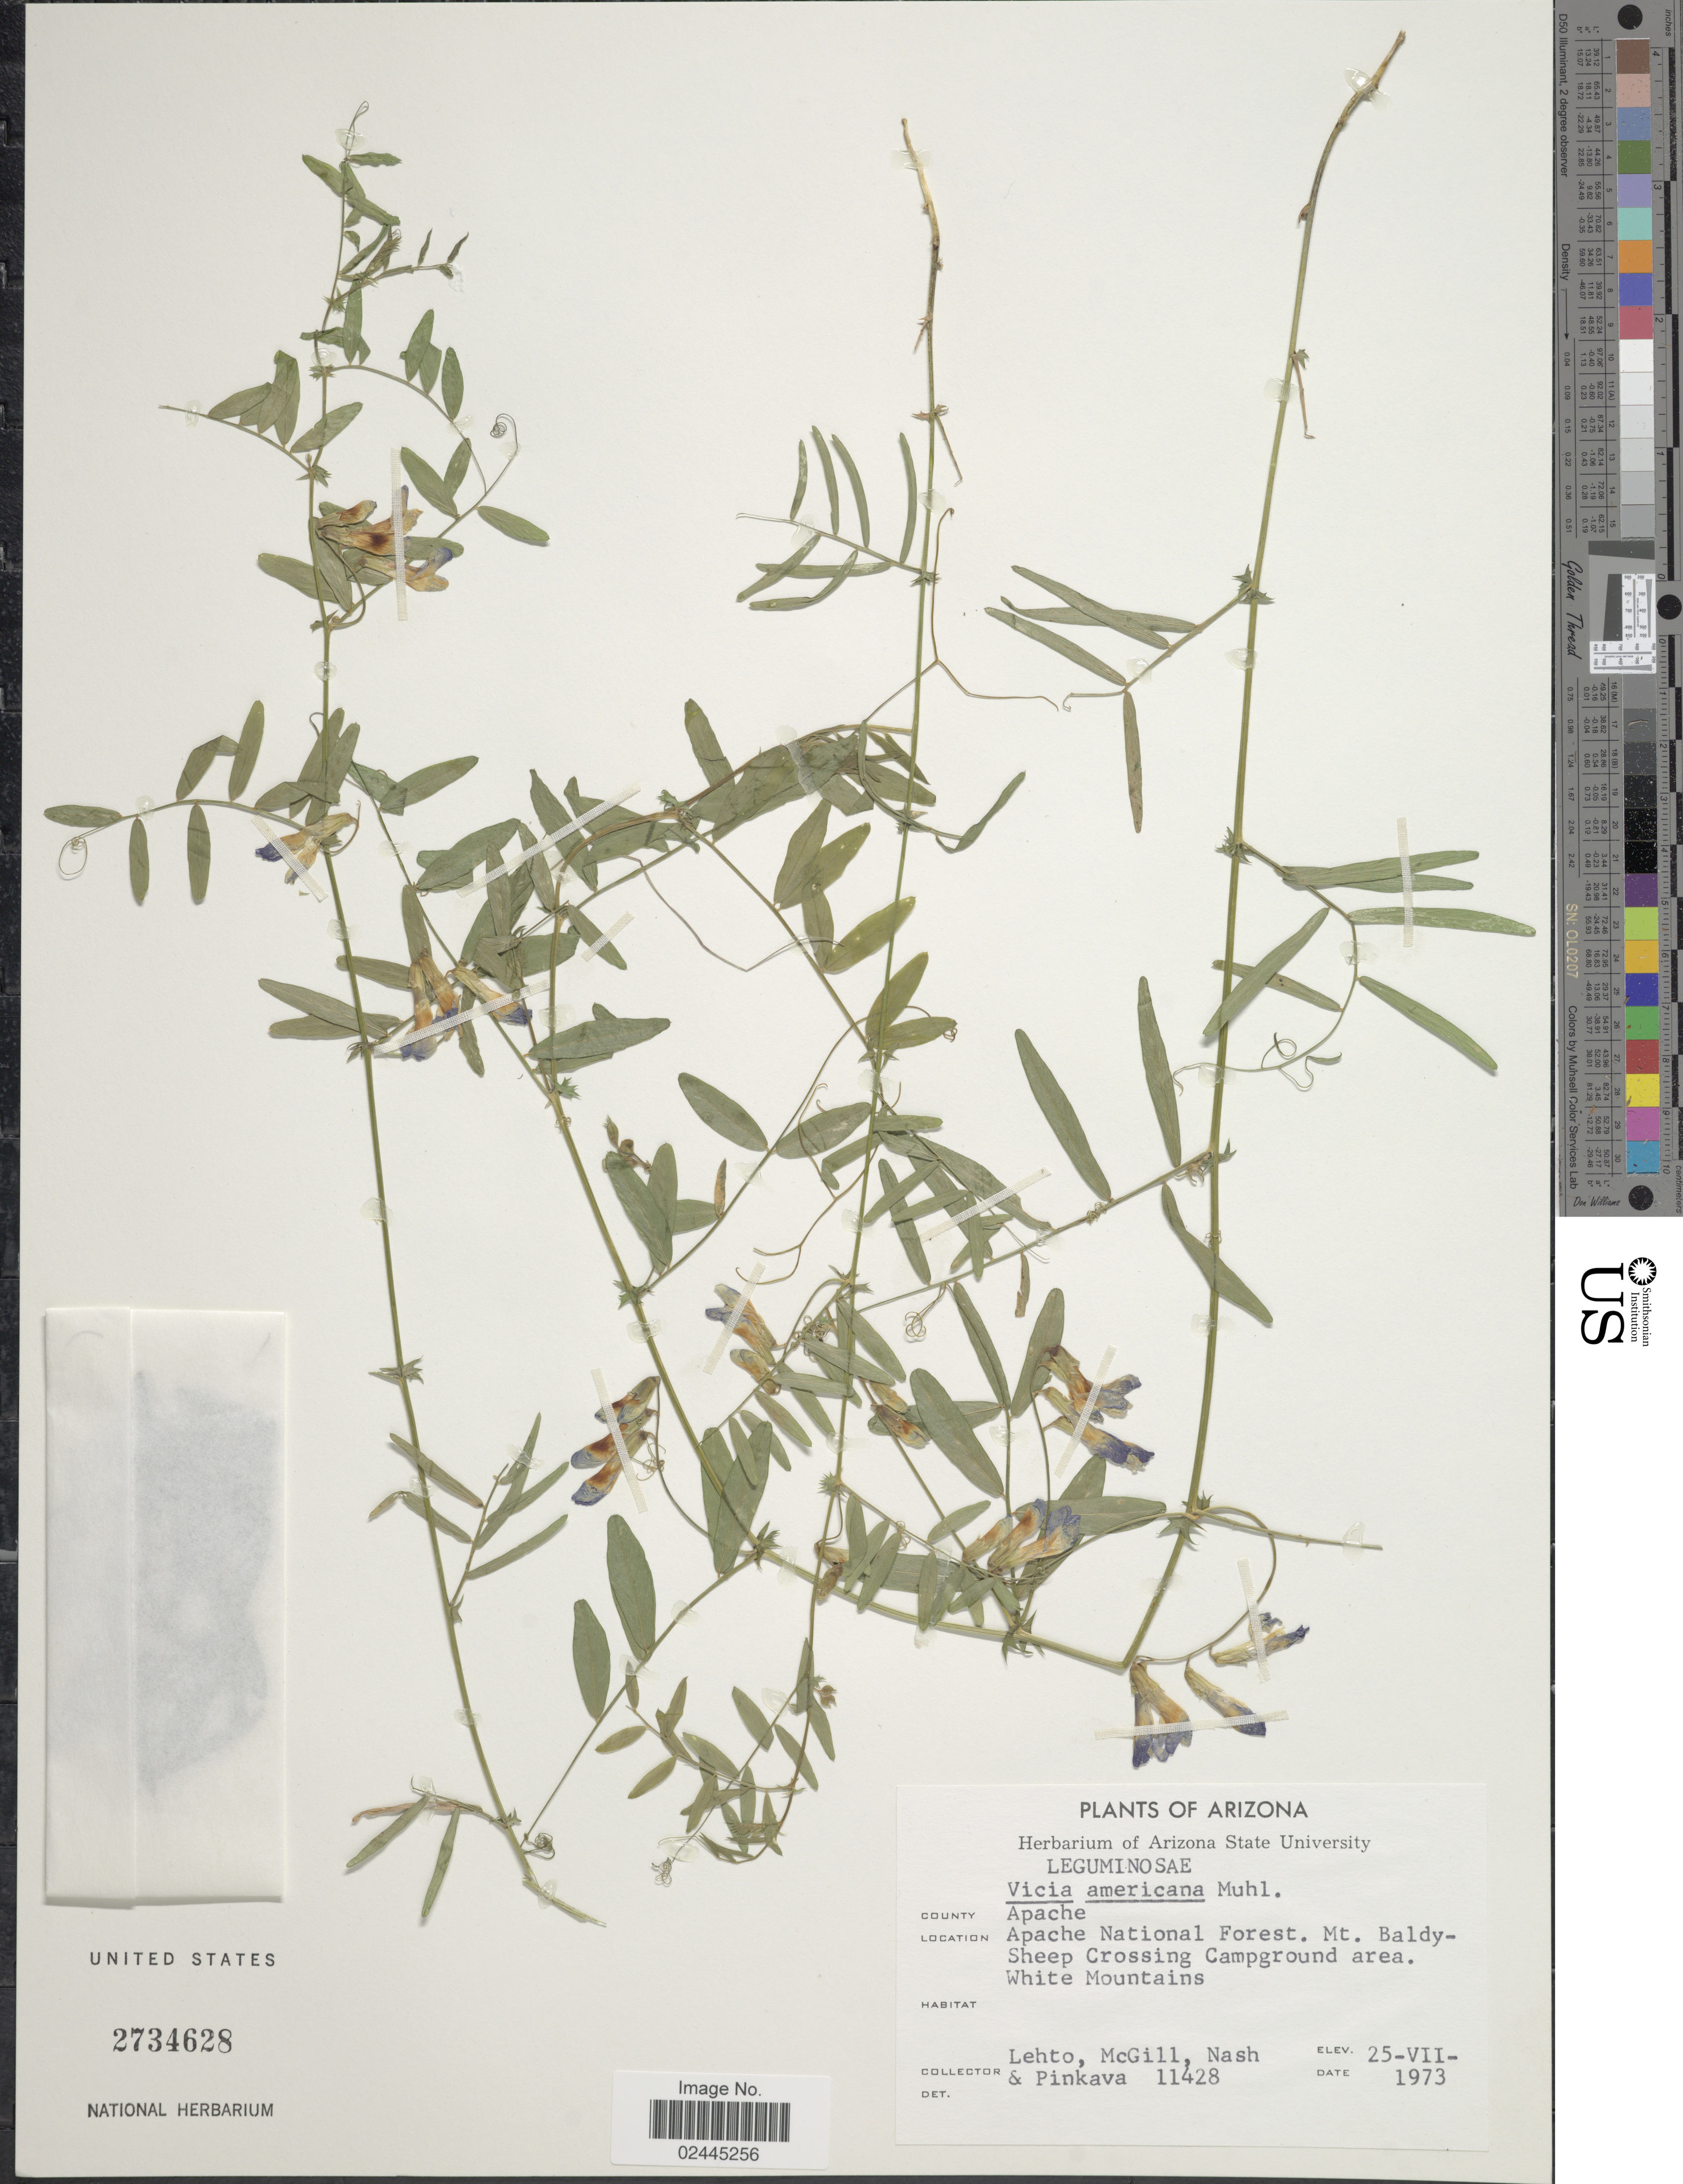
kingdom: Plantae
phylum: Tracheophyta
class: Magnoliopsida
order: Fabales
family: Fabaceae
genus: Vicia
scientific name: Vicia americana var. americana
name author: Muhl. ex Willd.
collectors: -. Lehto, -. McGill, -- Nash & -. Pinkava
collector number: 11428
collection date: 1973-07-25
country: United States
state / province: Arizona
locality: County Apache. Apache National Forest. Mt. Baldy-Sheep Crossing Campground area. White Mountains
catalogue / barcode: US 2734628